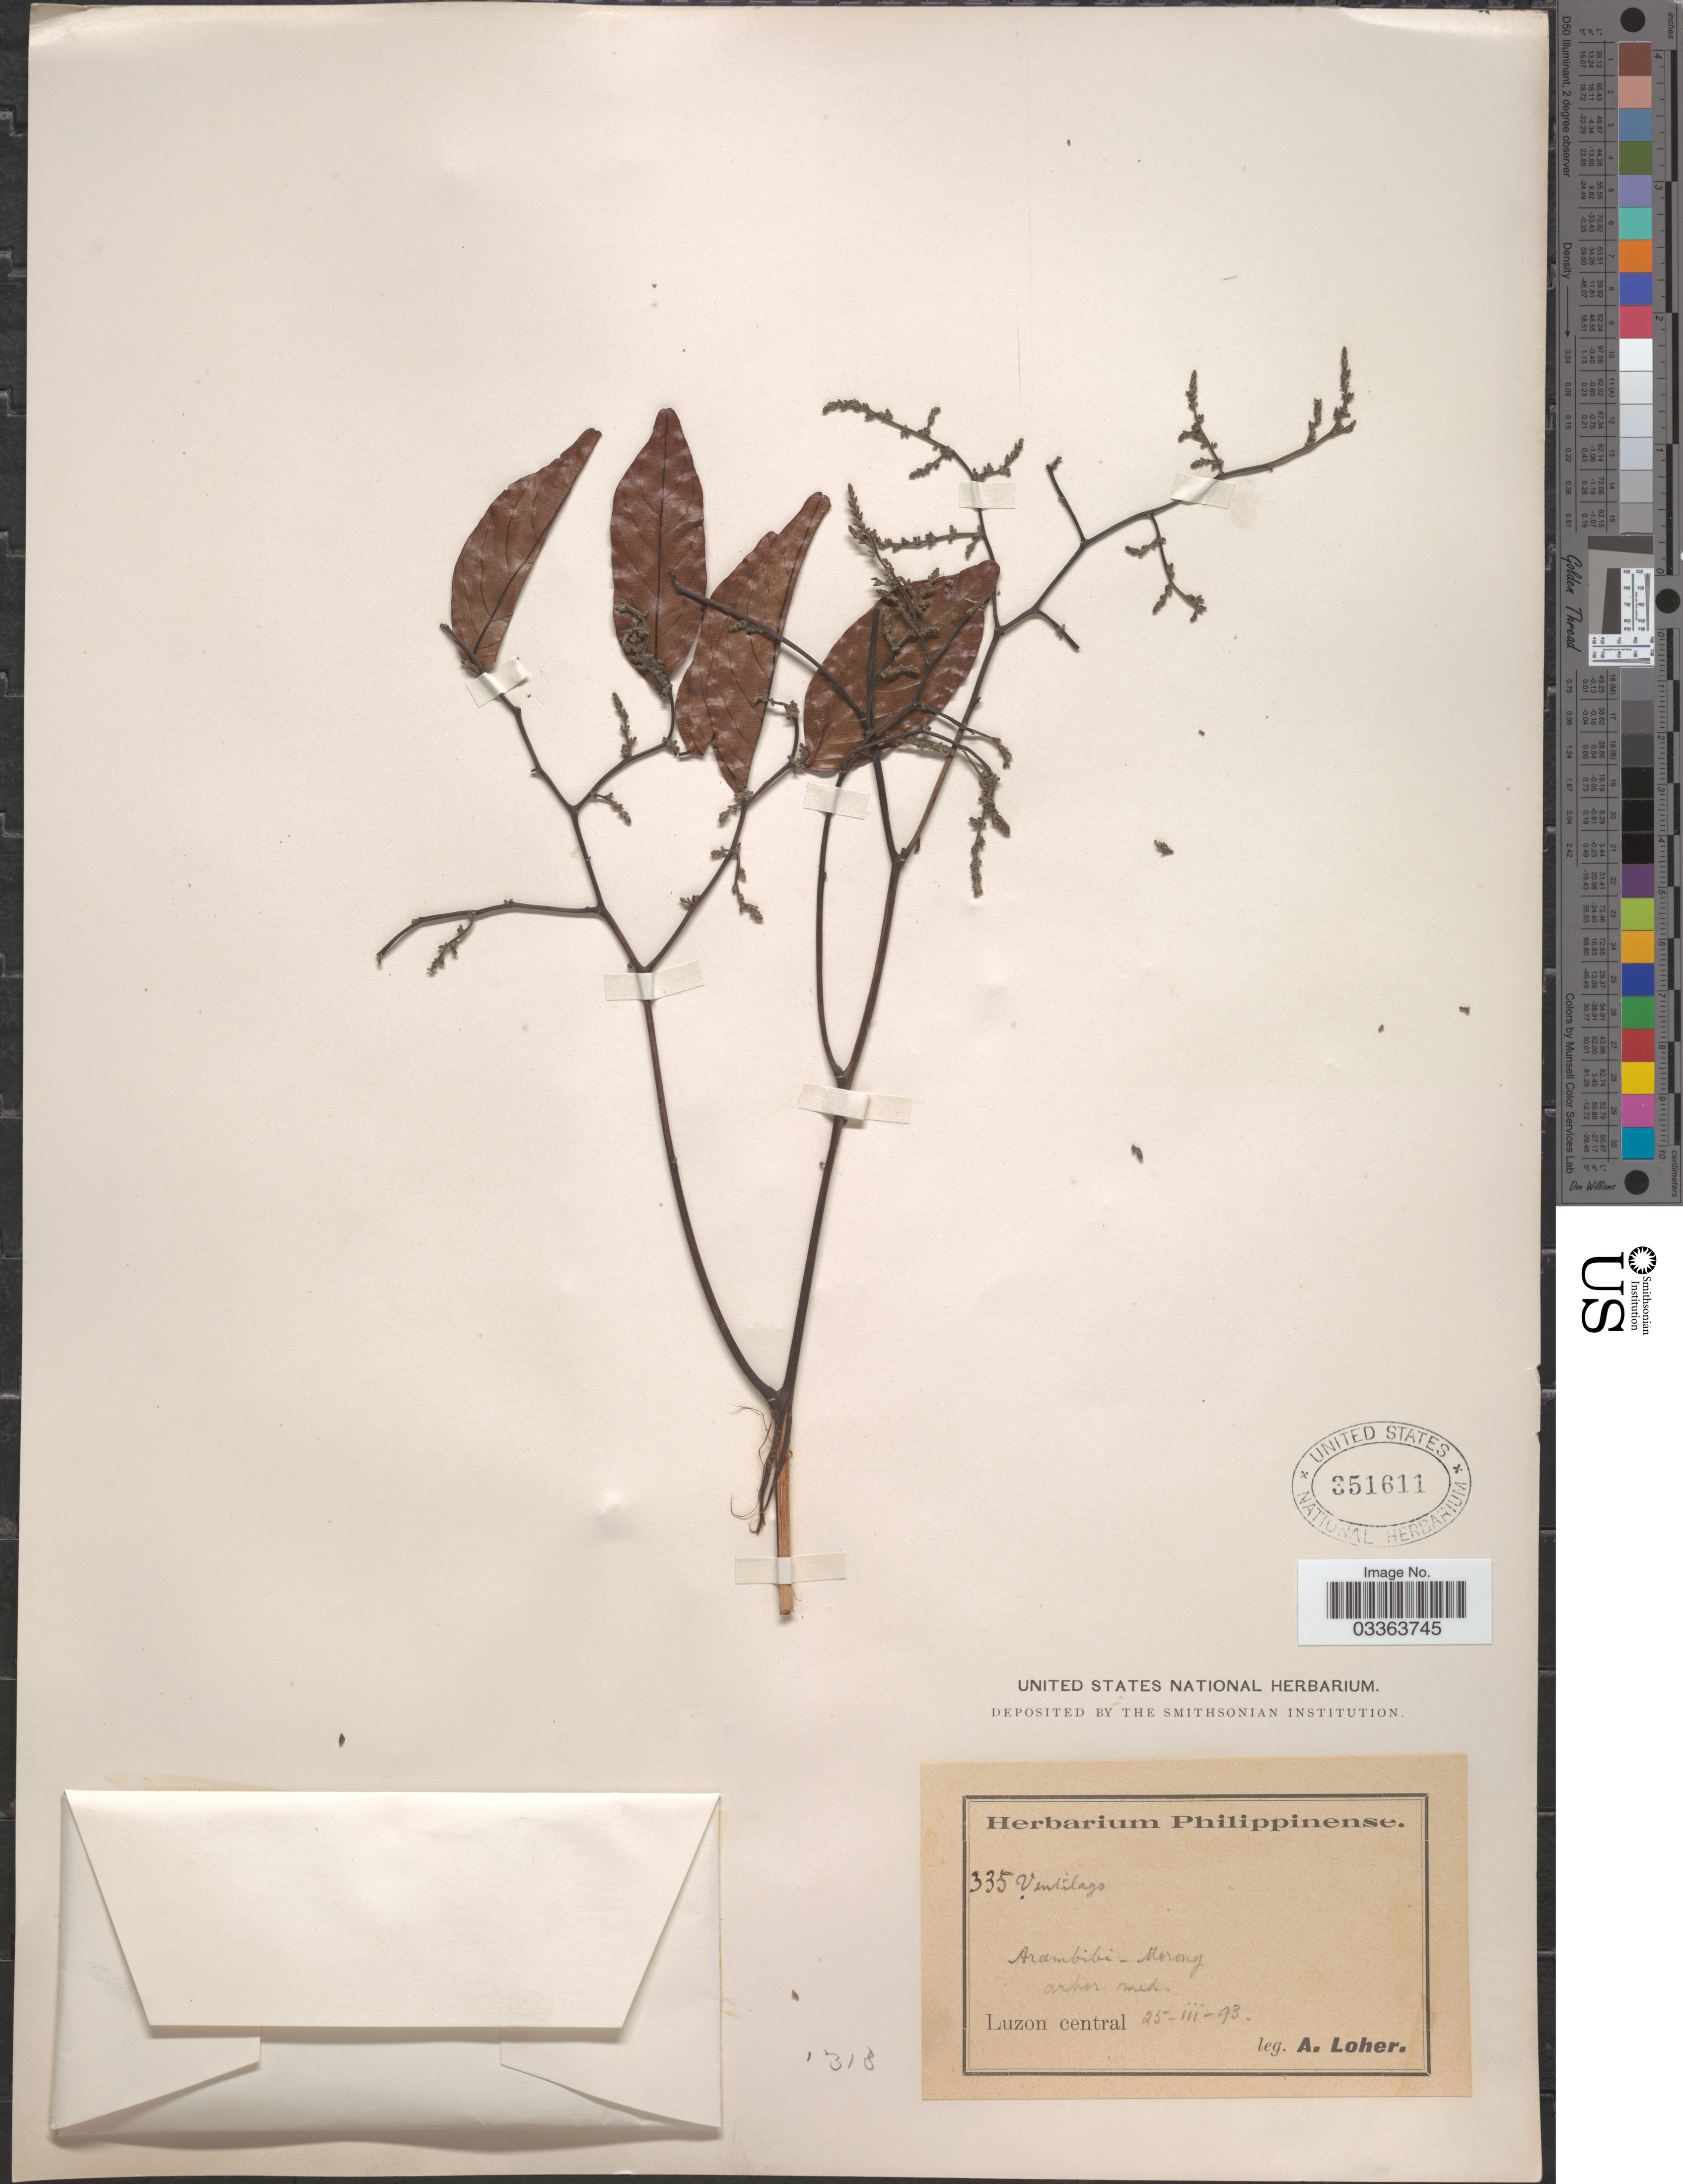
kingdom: Plantae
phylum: Tracheophyta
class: Magnoliopsida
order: Rosales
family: Rhamnaceae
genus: Ventilago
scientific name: Ventilago sp.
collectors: A. Loher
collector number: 335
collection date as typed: Transcribed d/m/y: 25/3/93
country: Philippines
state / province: Central Luzon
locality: Arambibi - Morong. Arbor med. [unsure placement] Luzon central.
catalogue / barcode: US 351611